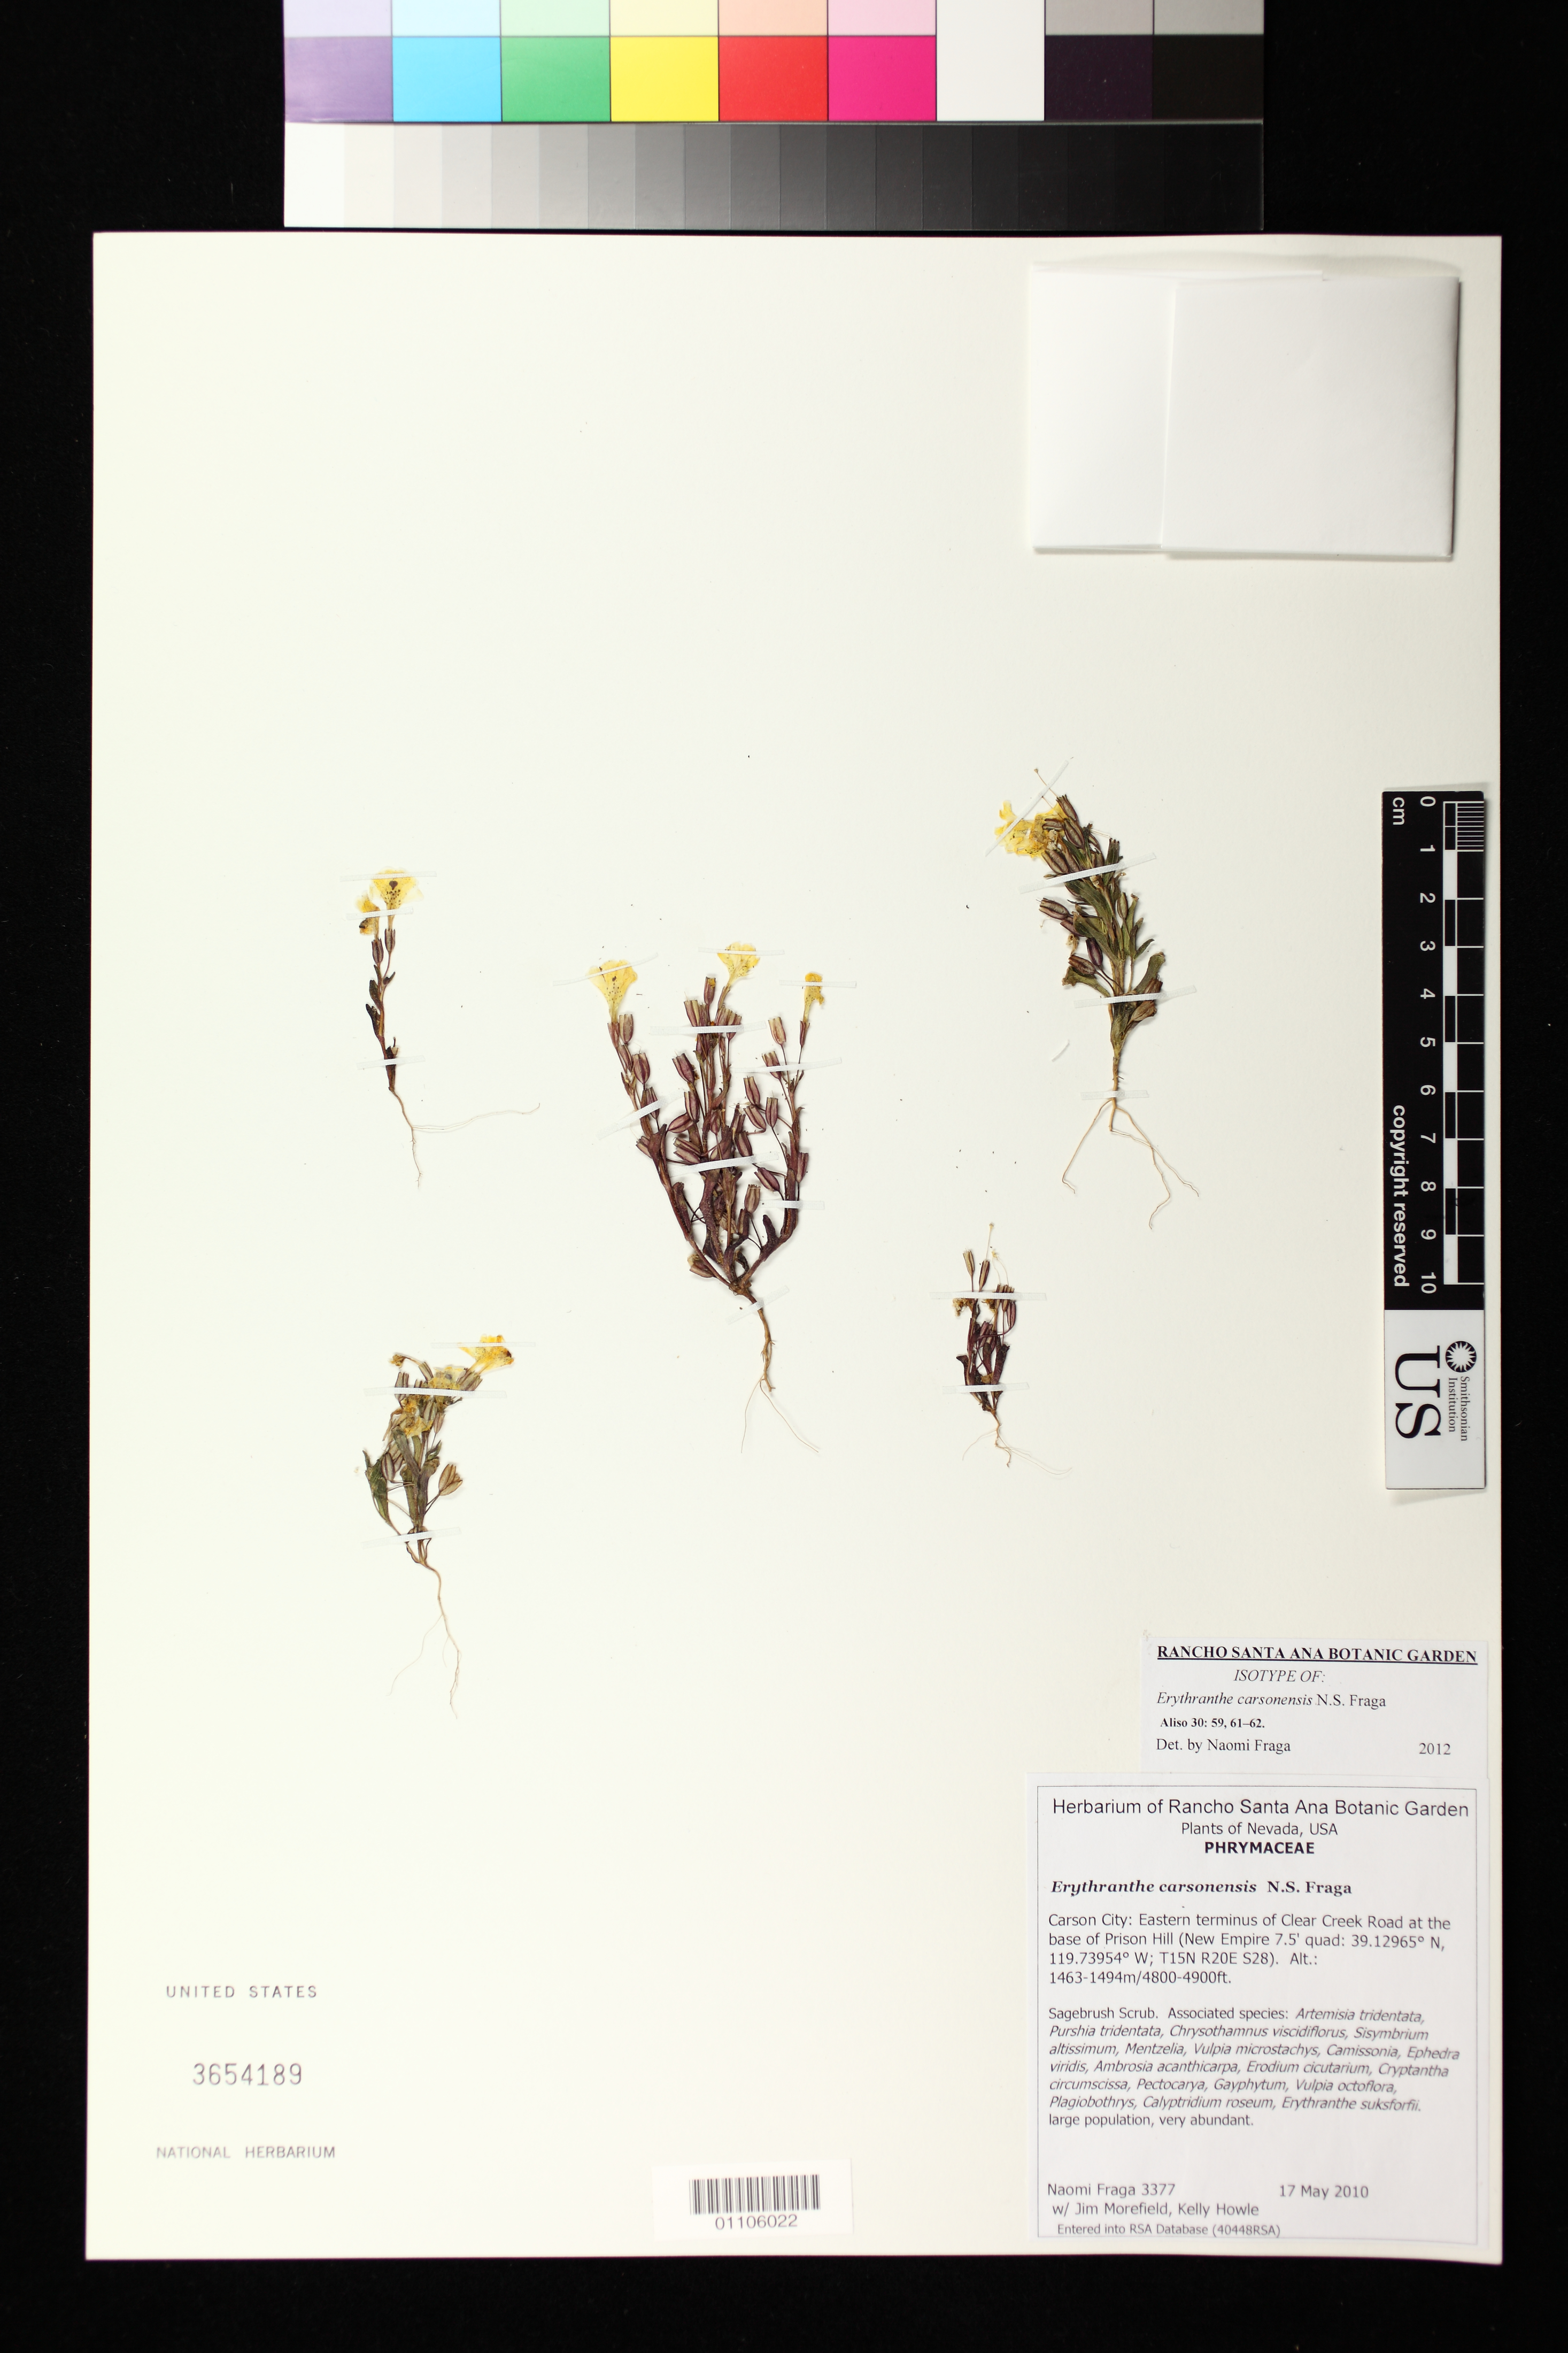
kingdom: Plantae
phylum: Tracheophyta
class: Magnoliopsida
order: Lamiales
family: Phrymaceae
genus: Erythranthe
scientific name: Erythranthe carsonensis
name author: N.S. Fraga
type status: Isotype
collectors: N. Fraga, J. Morefield & K. Howle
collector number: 3377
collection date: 2010-05-17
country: United States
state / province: Nevada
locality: Carson City: eastern terminus of Clear Creek Road at the ase of Prison Hill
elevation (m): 1463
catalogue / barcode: US 3654189